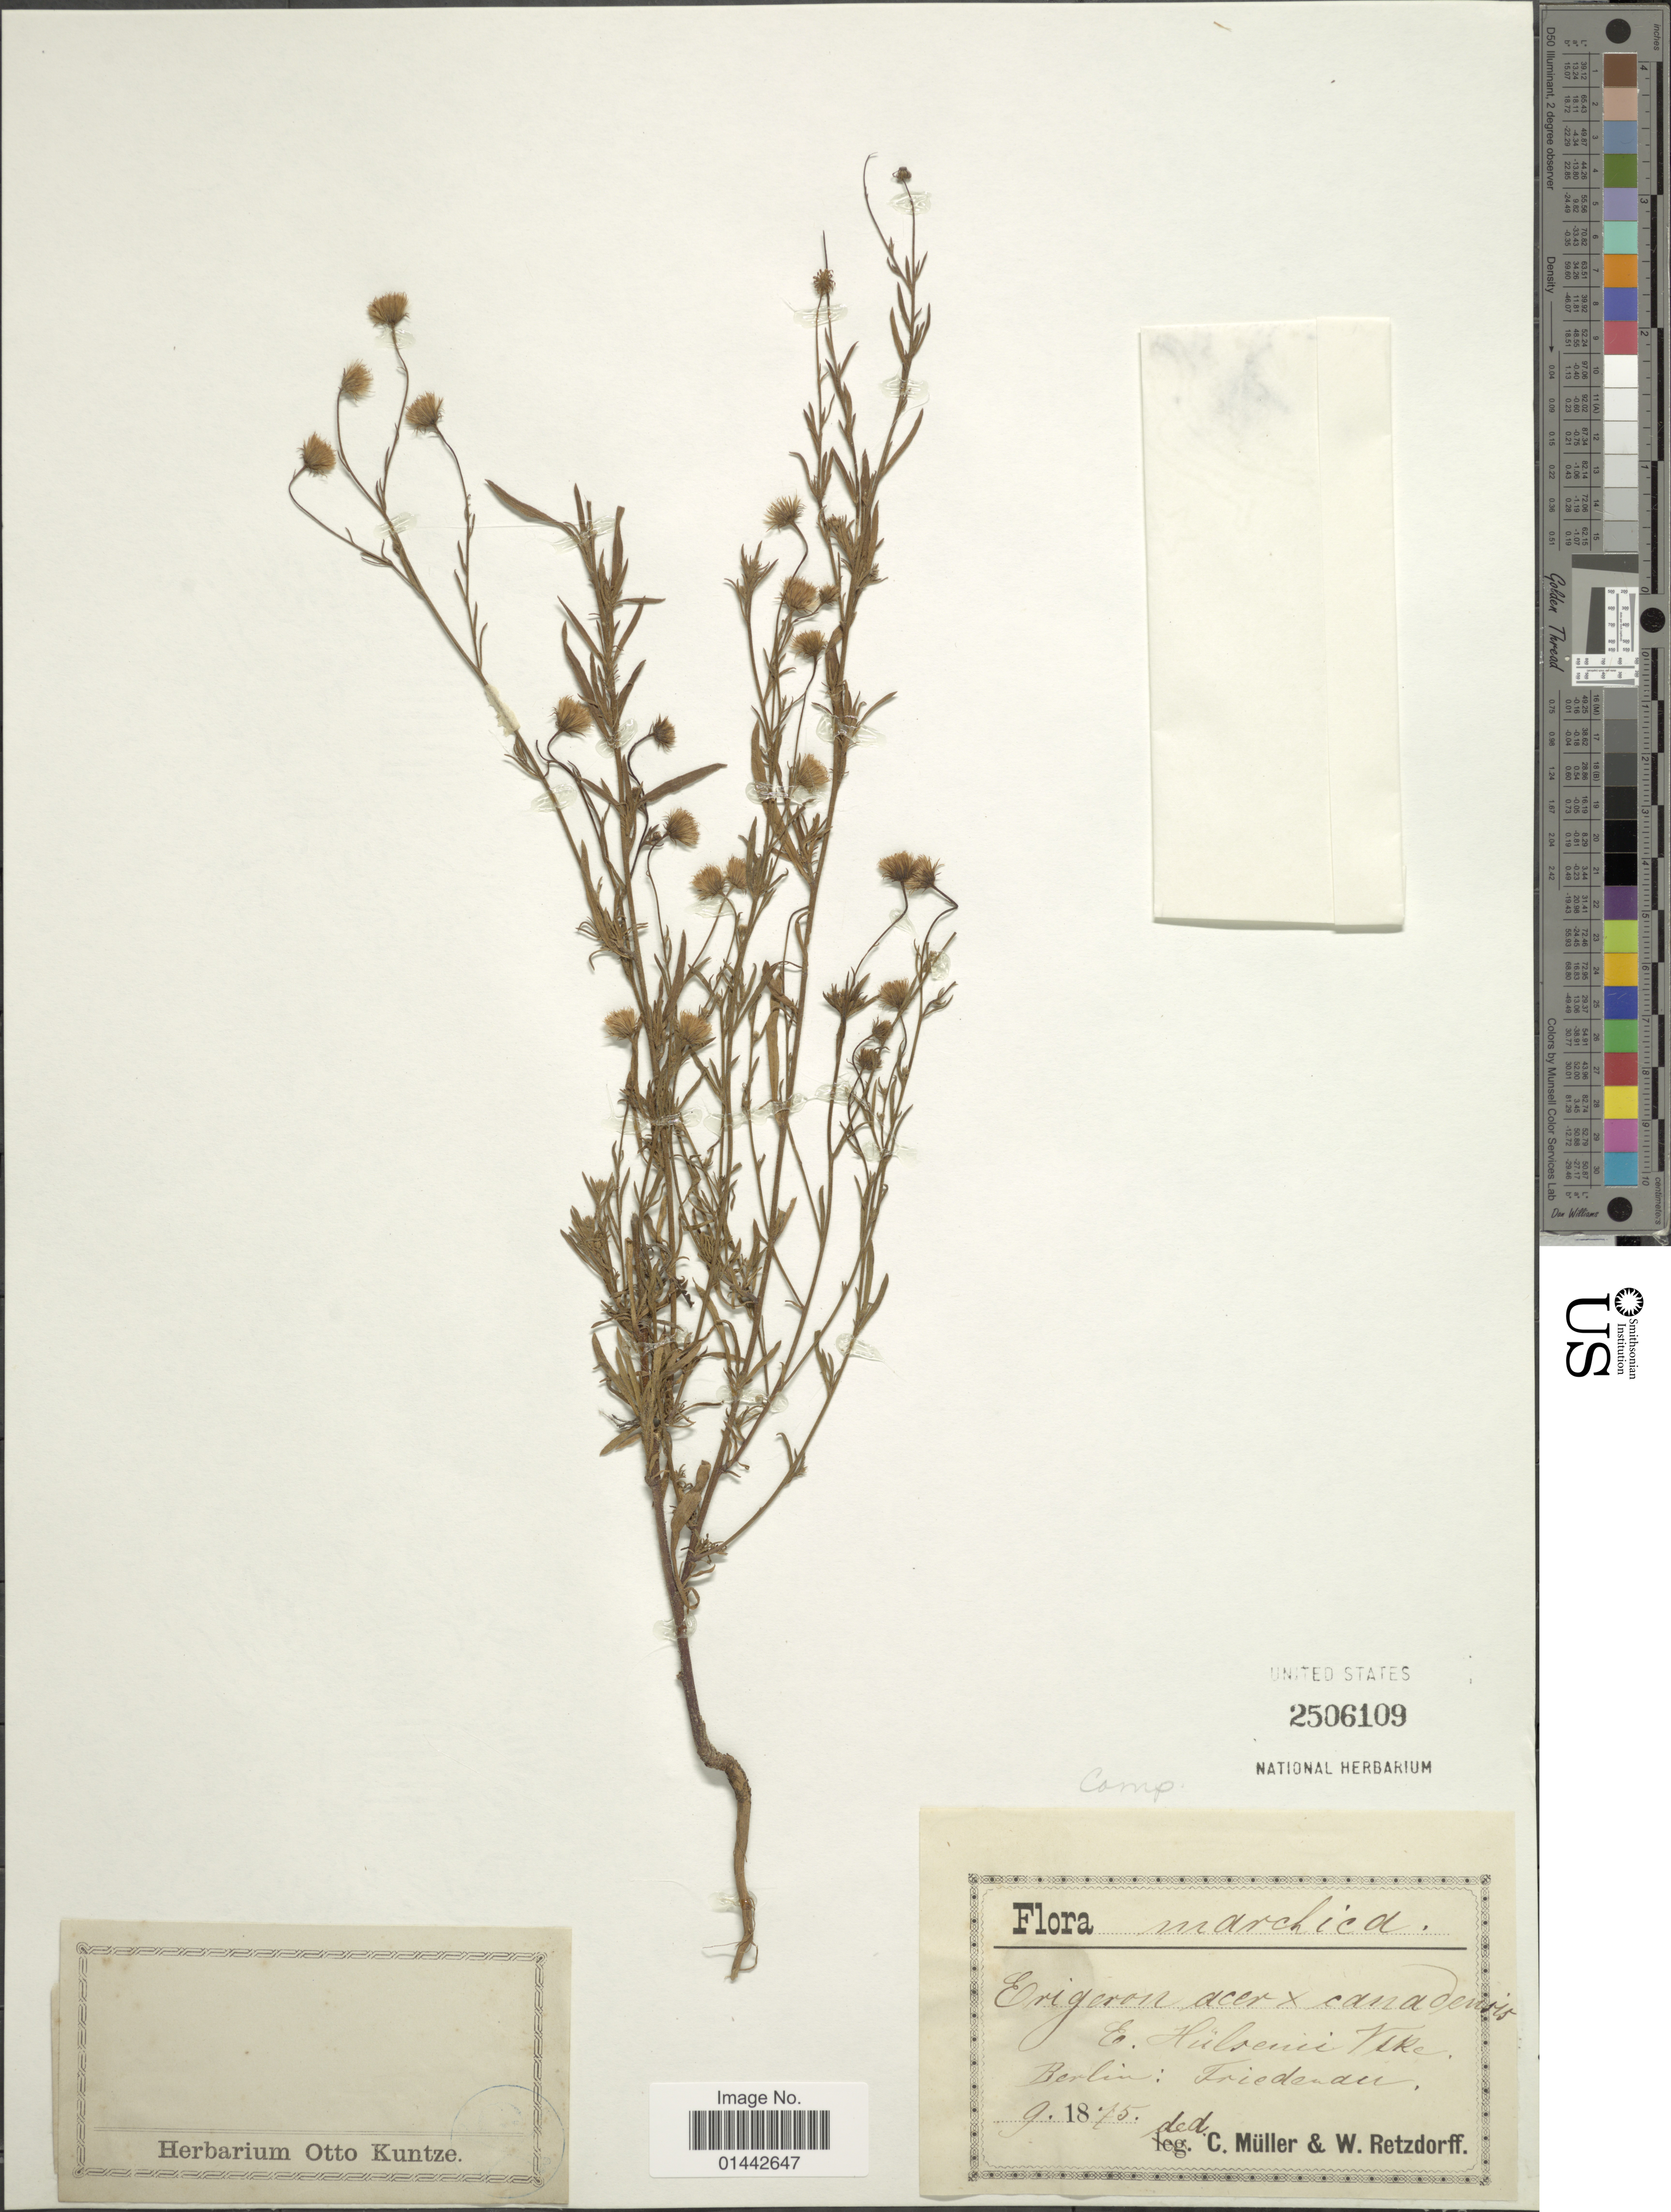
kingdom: Plantae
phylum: Tracheophyta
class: Magnoliopsida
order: Asterales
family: Asteraceae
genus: Erigeron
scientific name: Erigeron acris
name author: L.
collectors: C. Müller, W. Retzdorff & ex herb. Otto Kuntze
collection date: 1875-09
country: Germany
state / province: Berlin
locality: Flora Marchica. Berlin: Triedendu [interpreted]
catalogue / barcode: US 2506109